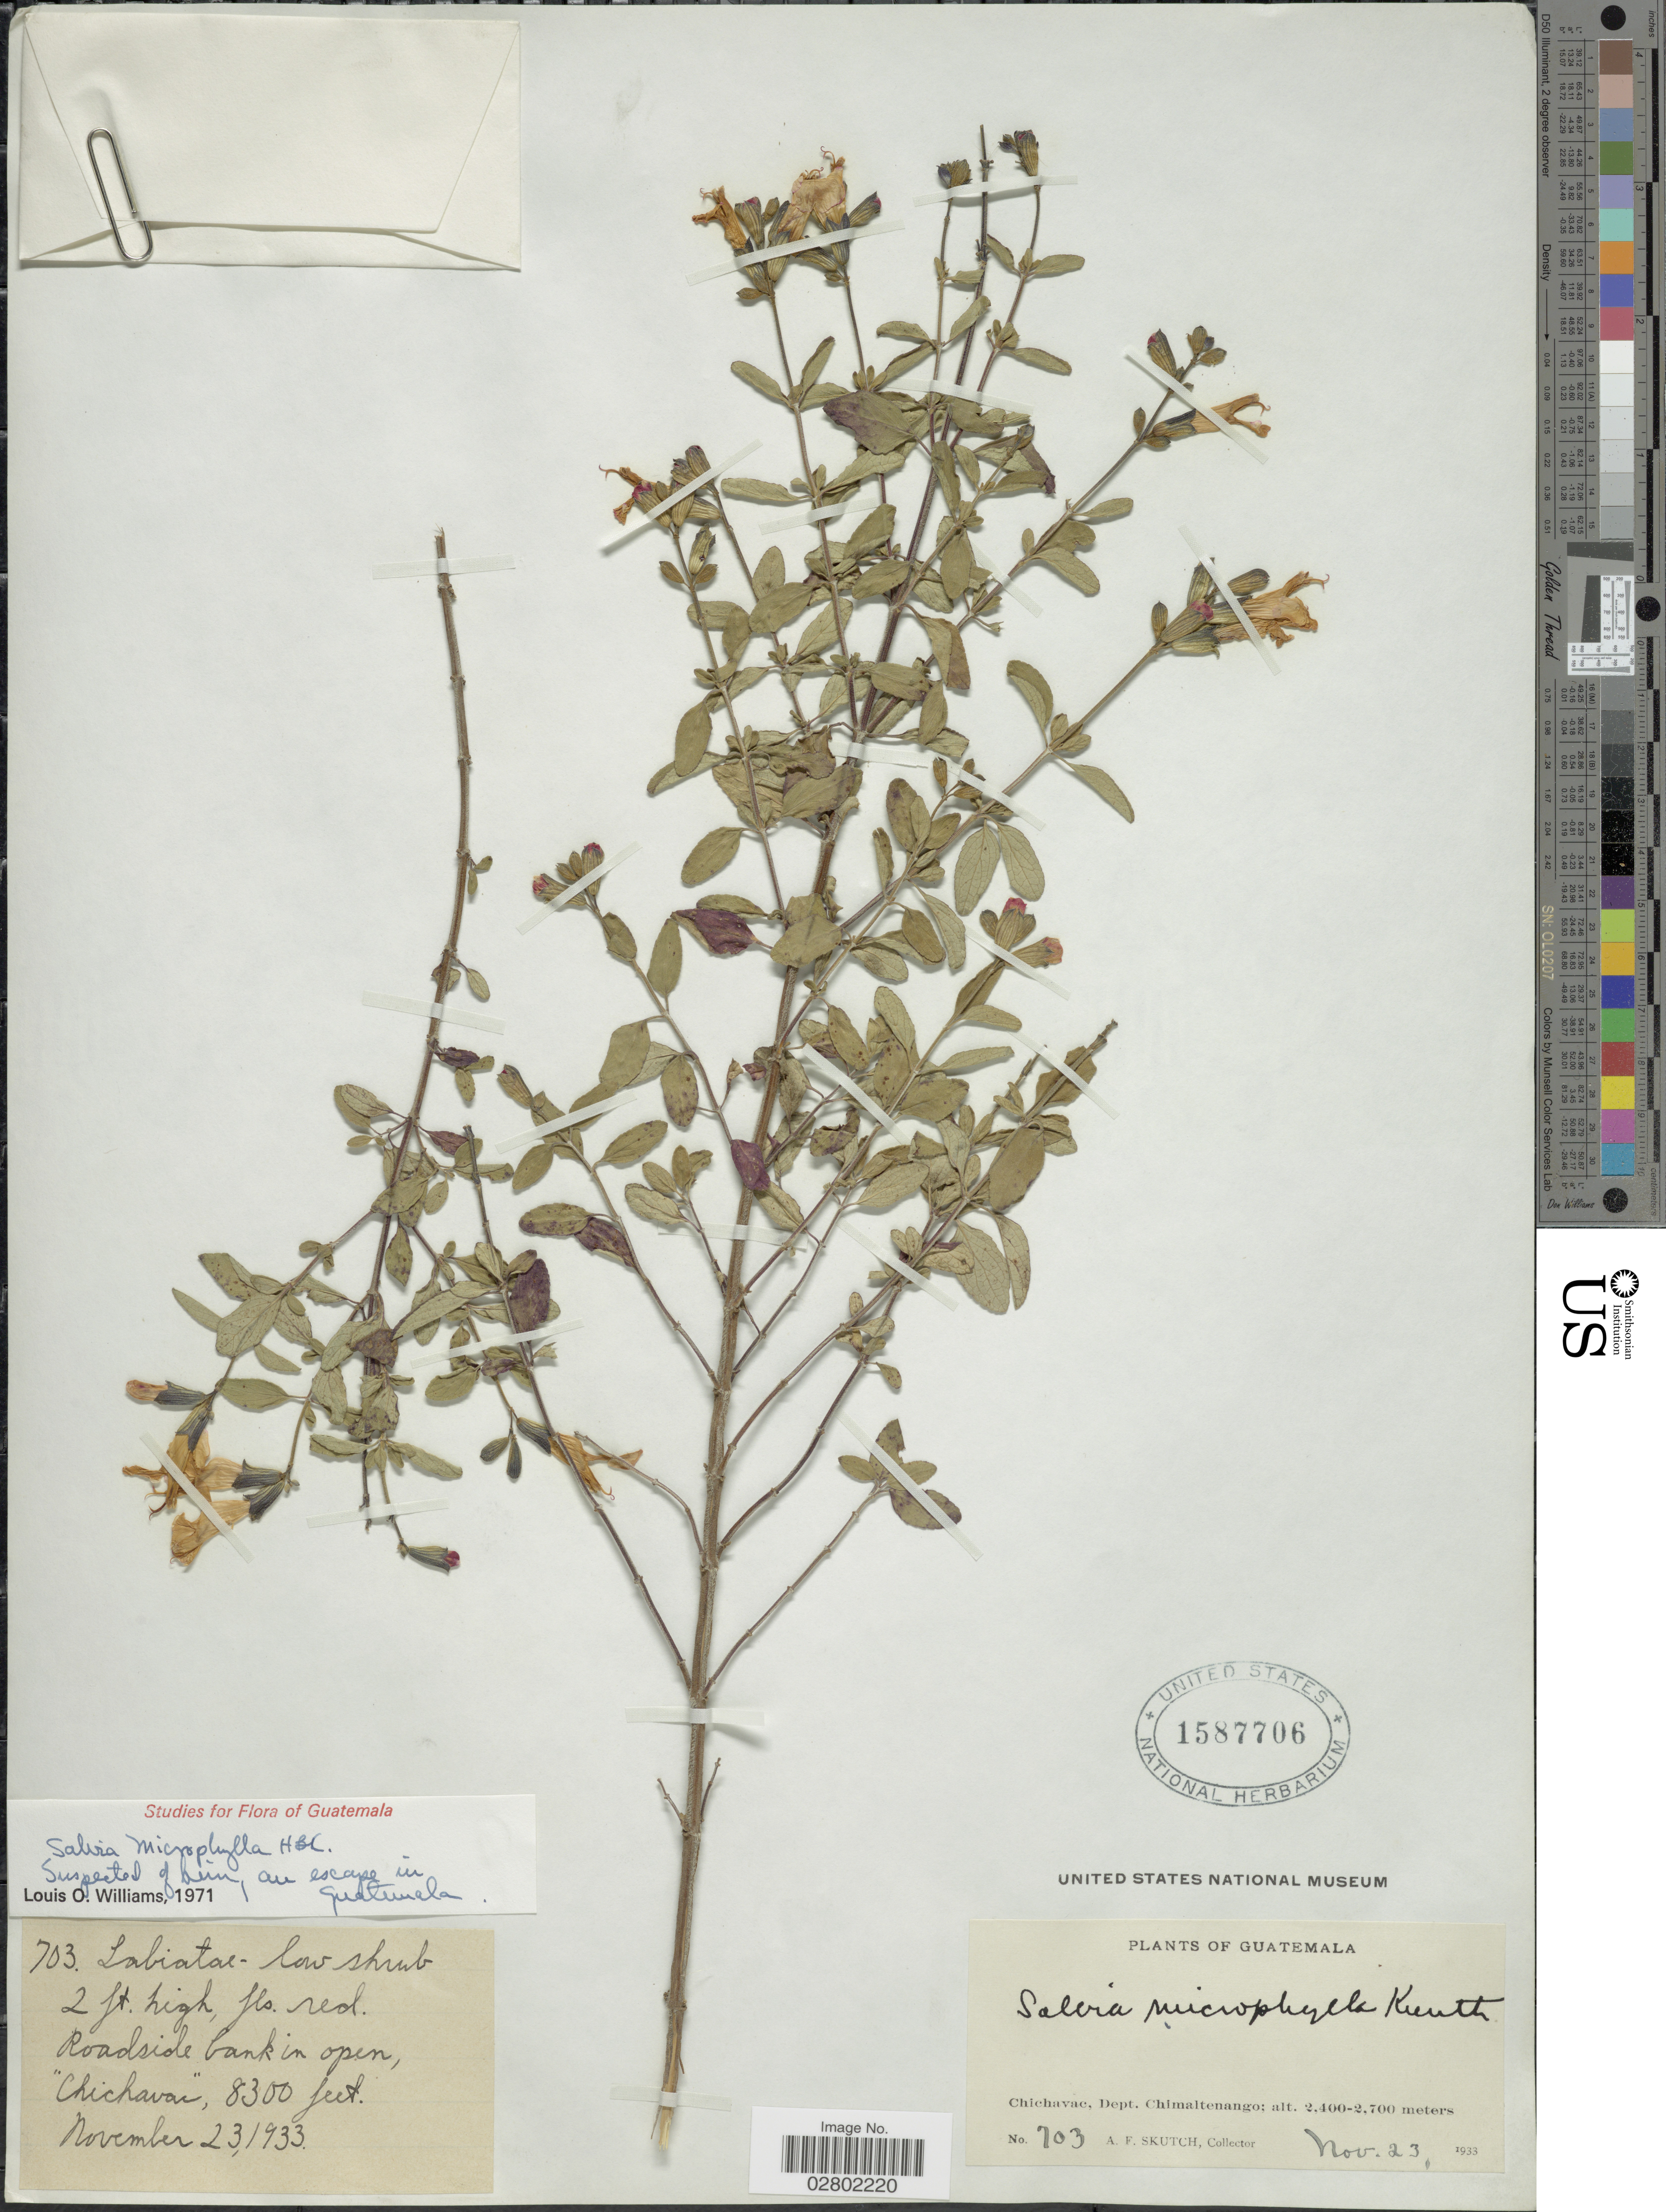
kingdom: Plantae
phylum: Tracheophyta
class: Magnoliopsida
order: Lamiales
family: Lamiaceae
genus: Salvia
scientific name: Salvia microphylla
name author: Kunth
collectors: A. F. Skutch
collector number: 703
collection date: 1933-11-23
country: Guatemala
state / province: Chimaltenango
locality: Chichavac, Dept. Chimaltenango.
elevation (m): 2530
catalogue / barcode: US 1587706